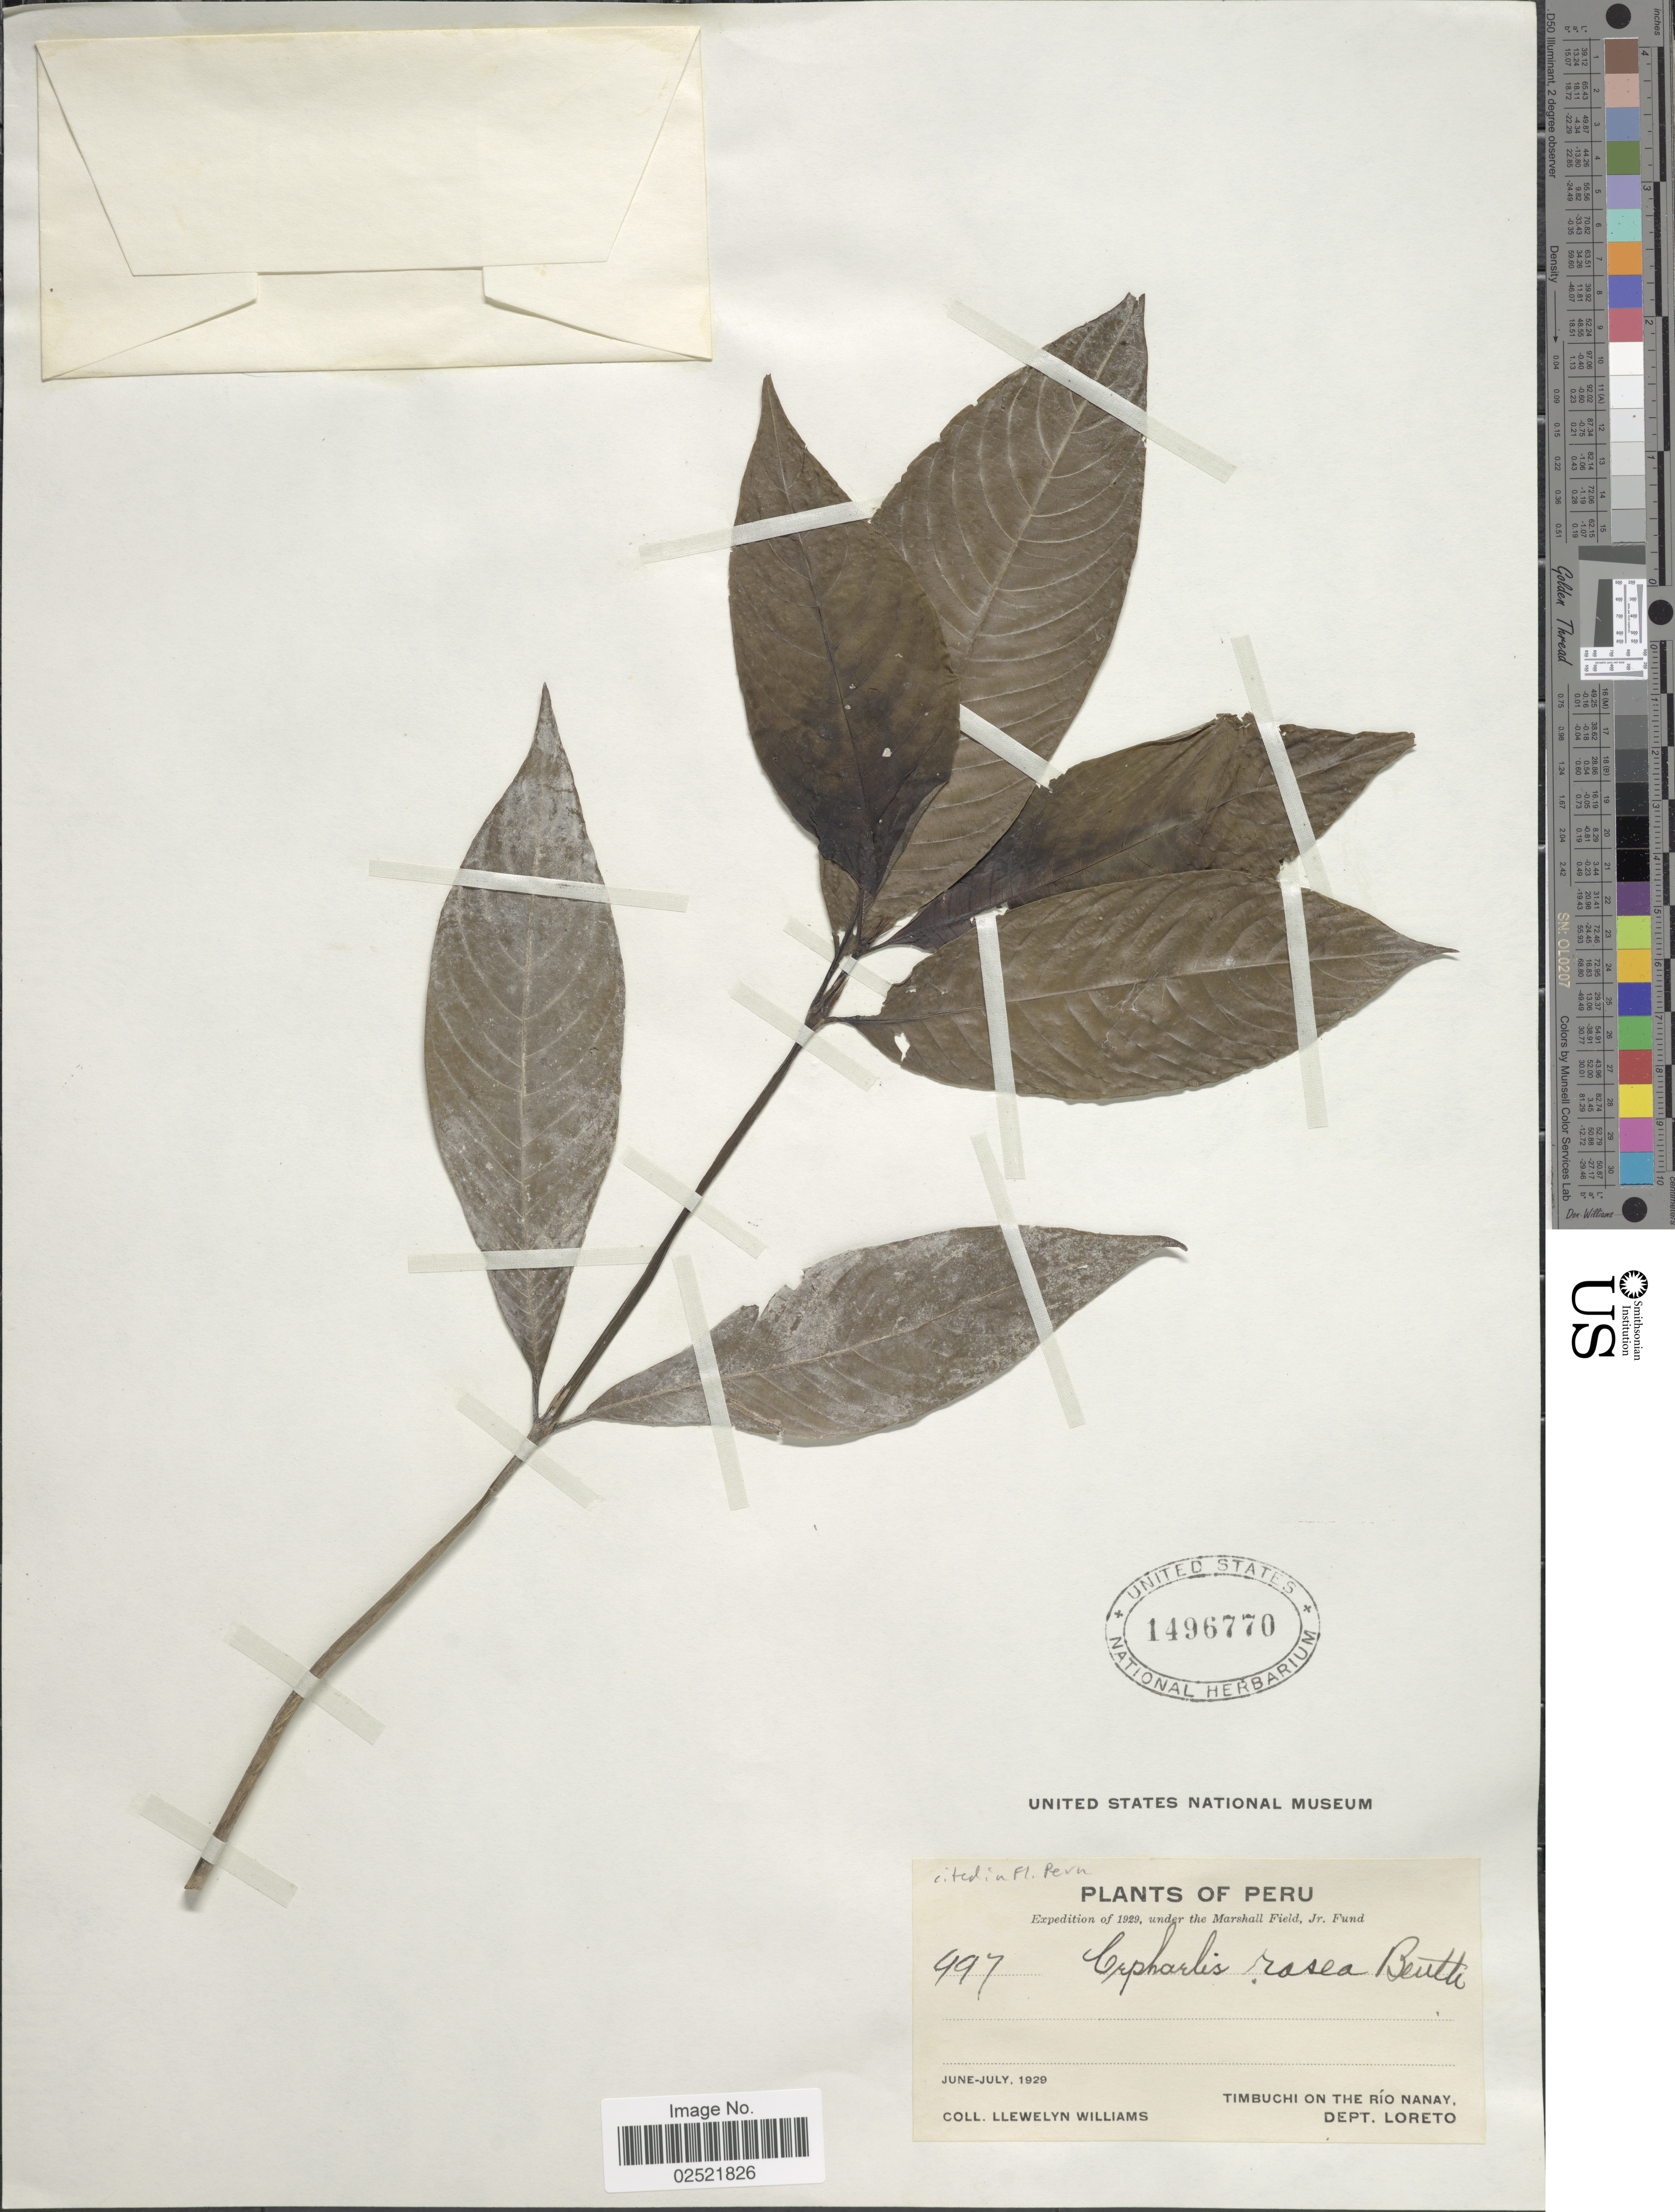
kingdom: Plantae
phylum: Tracheophyta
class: Magnoliopsida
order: Gentianales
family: Rubiaceae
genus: Psychotria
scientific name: Psychotria rosea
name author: (Benth.) Müll. Arg.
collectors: Ll. Williams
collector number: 997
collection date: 1929-06/1929-07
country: Peru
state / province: Loreto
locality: Timbuchi on the Rio Nanay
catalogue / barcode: US 1496770